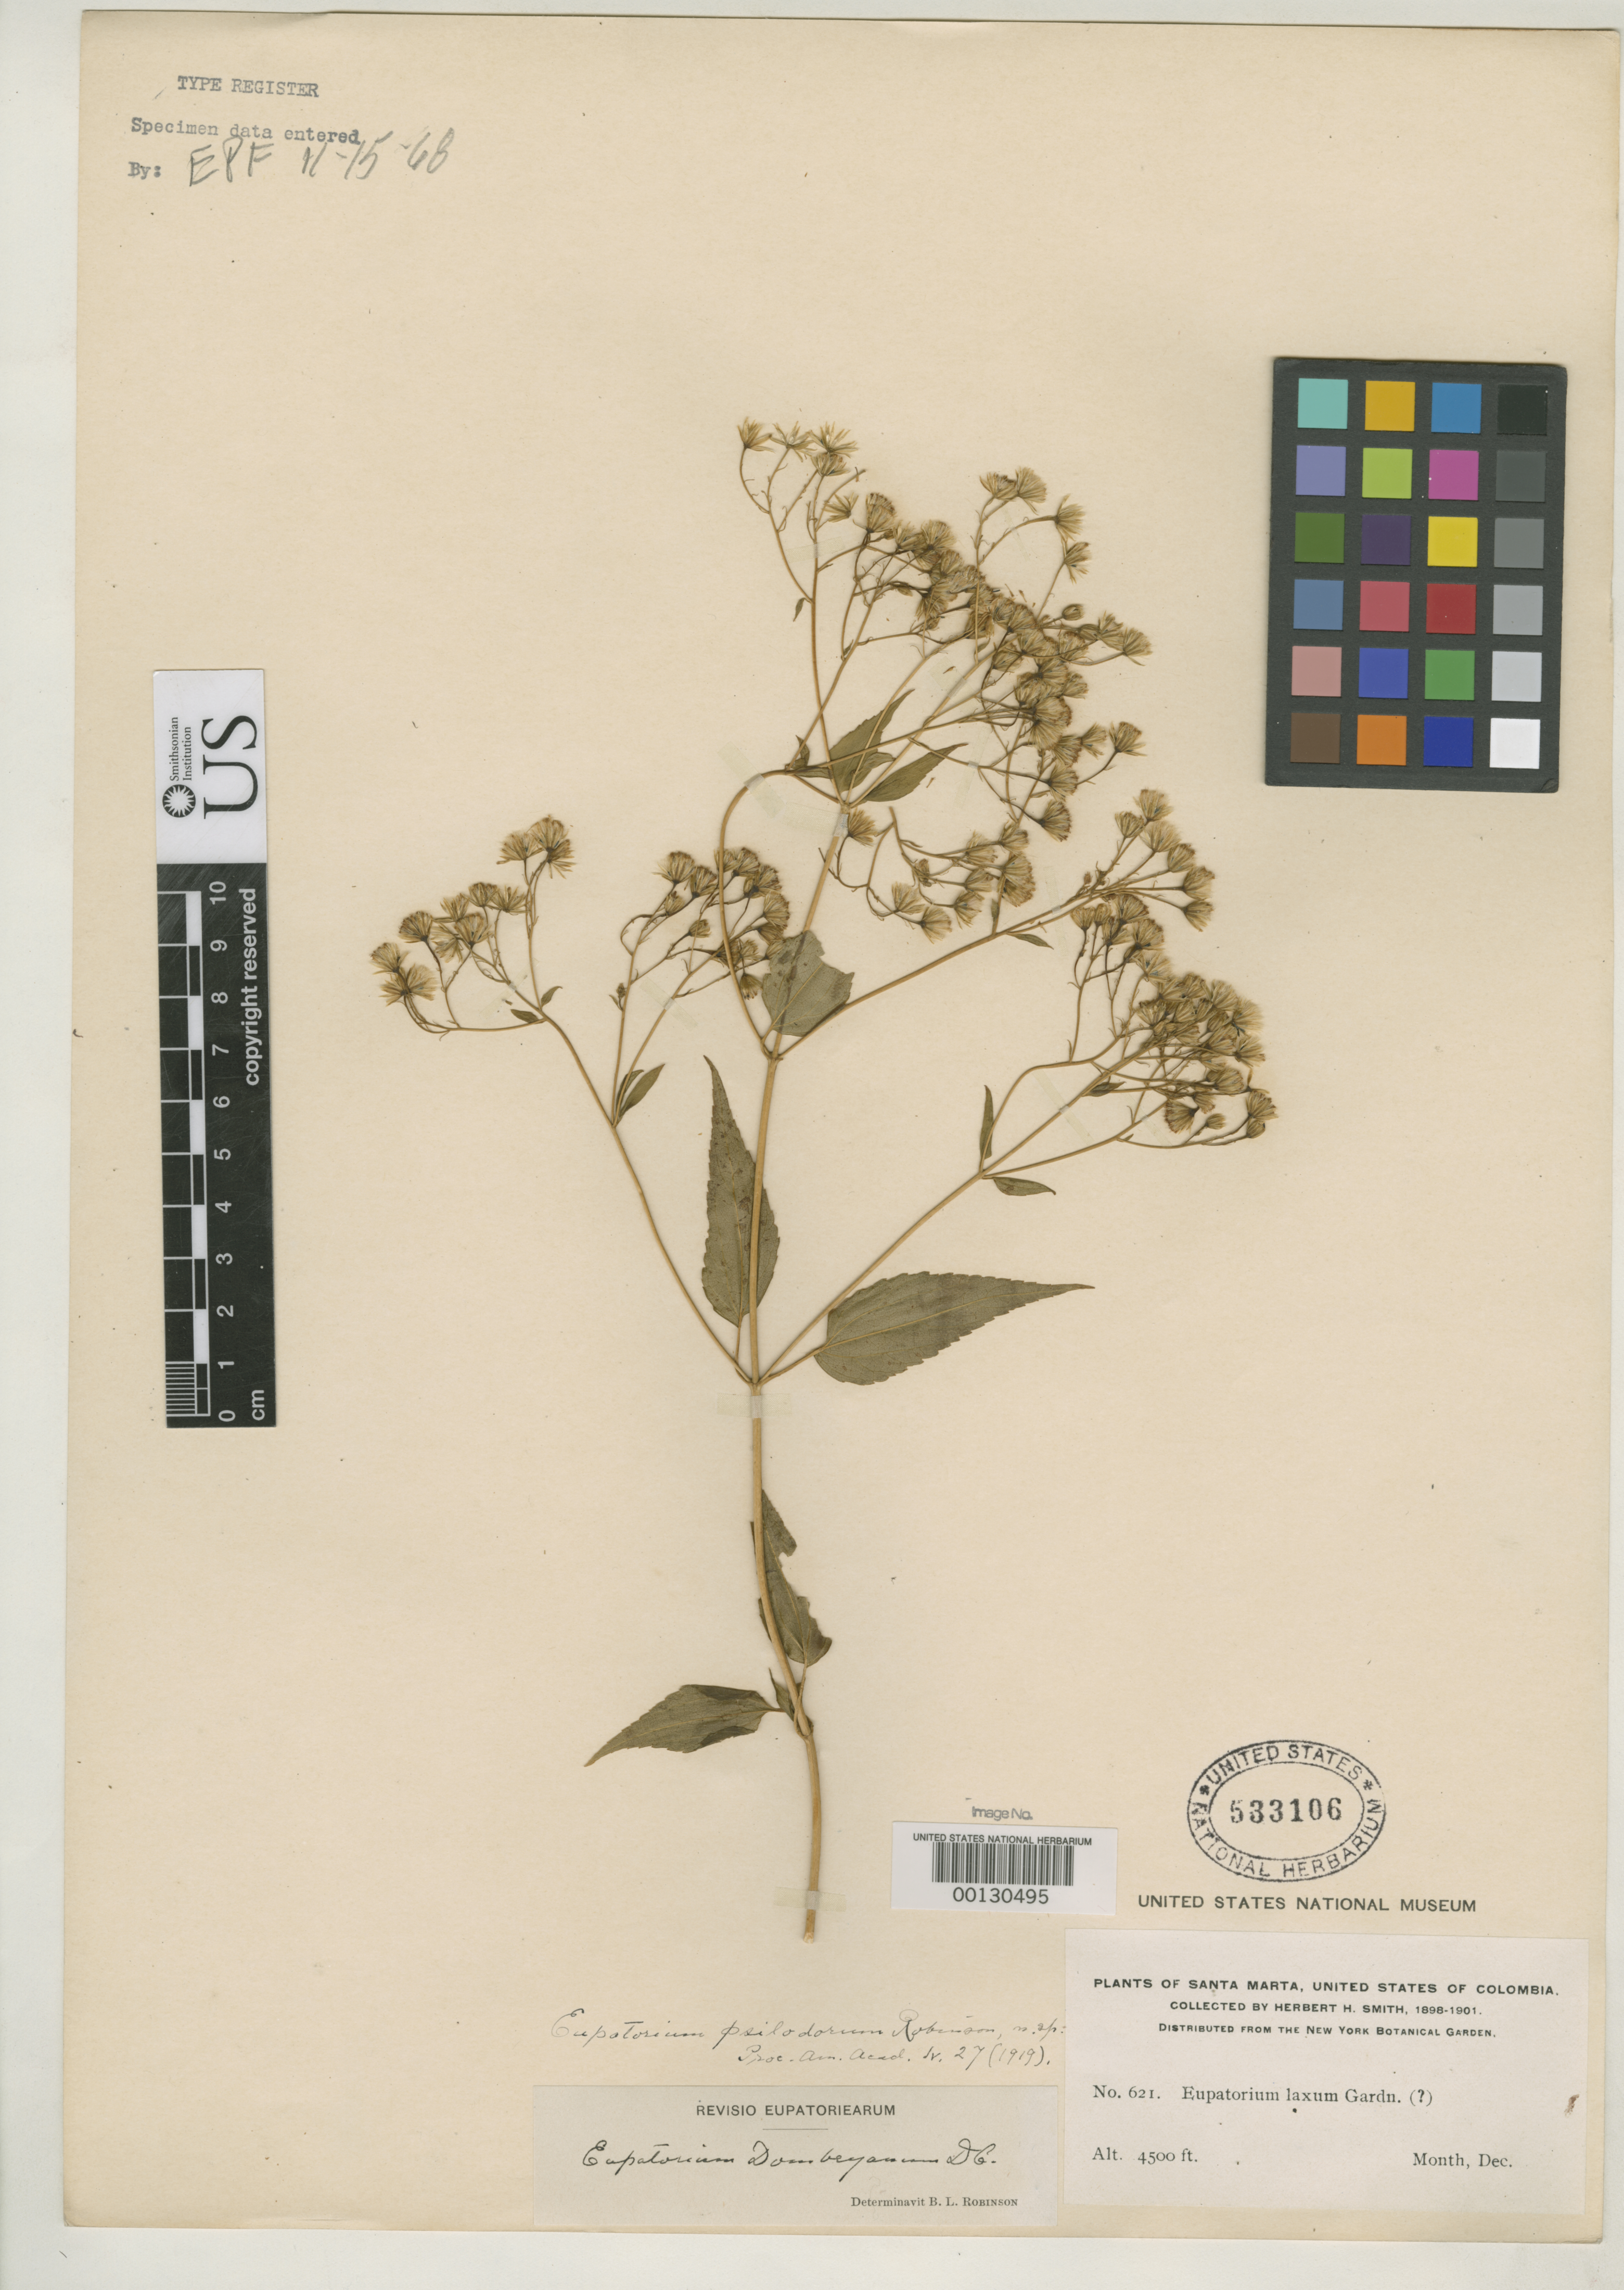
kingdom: Plantae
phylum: Tracheophyta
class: Magnoliopsida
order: Asterales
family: Asteraceae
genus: Eupatorium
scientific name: Eupatorium psilodorum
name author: B.L. Rob.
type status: Type Collection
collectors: Herbert H. Smith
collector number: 621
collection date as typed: Dec 1898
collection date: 1898-12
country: Colombia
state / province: Magdalena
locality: Las Nubes near Santa Marta.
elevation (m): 1372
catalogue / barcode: US 533106